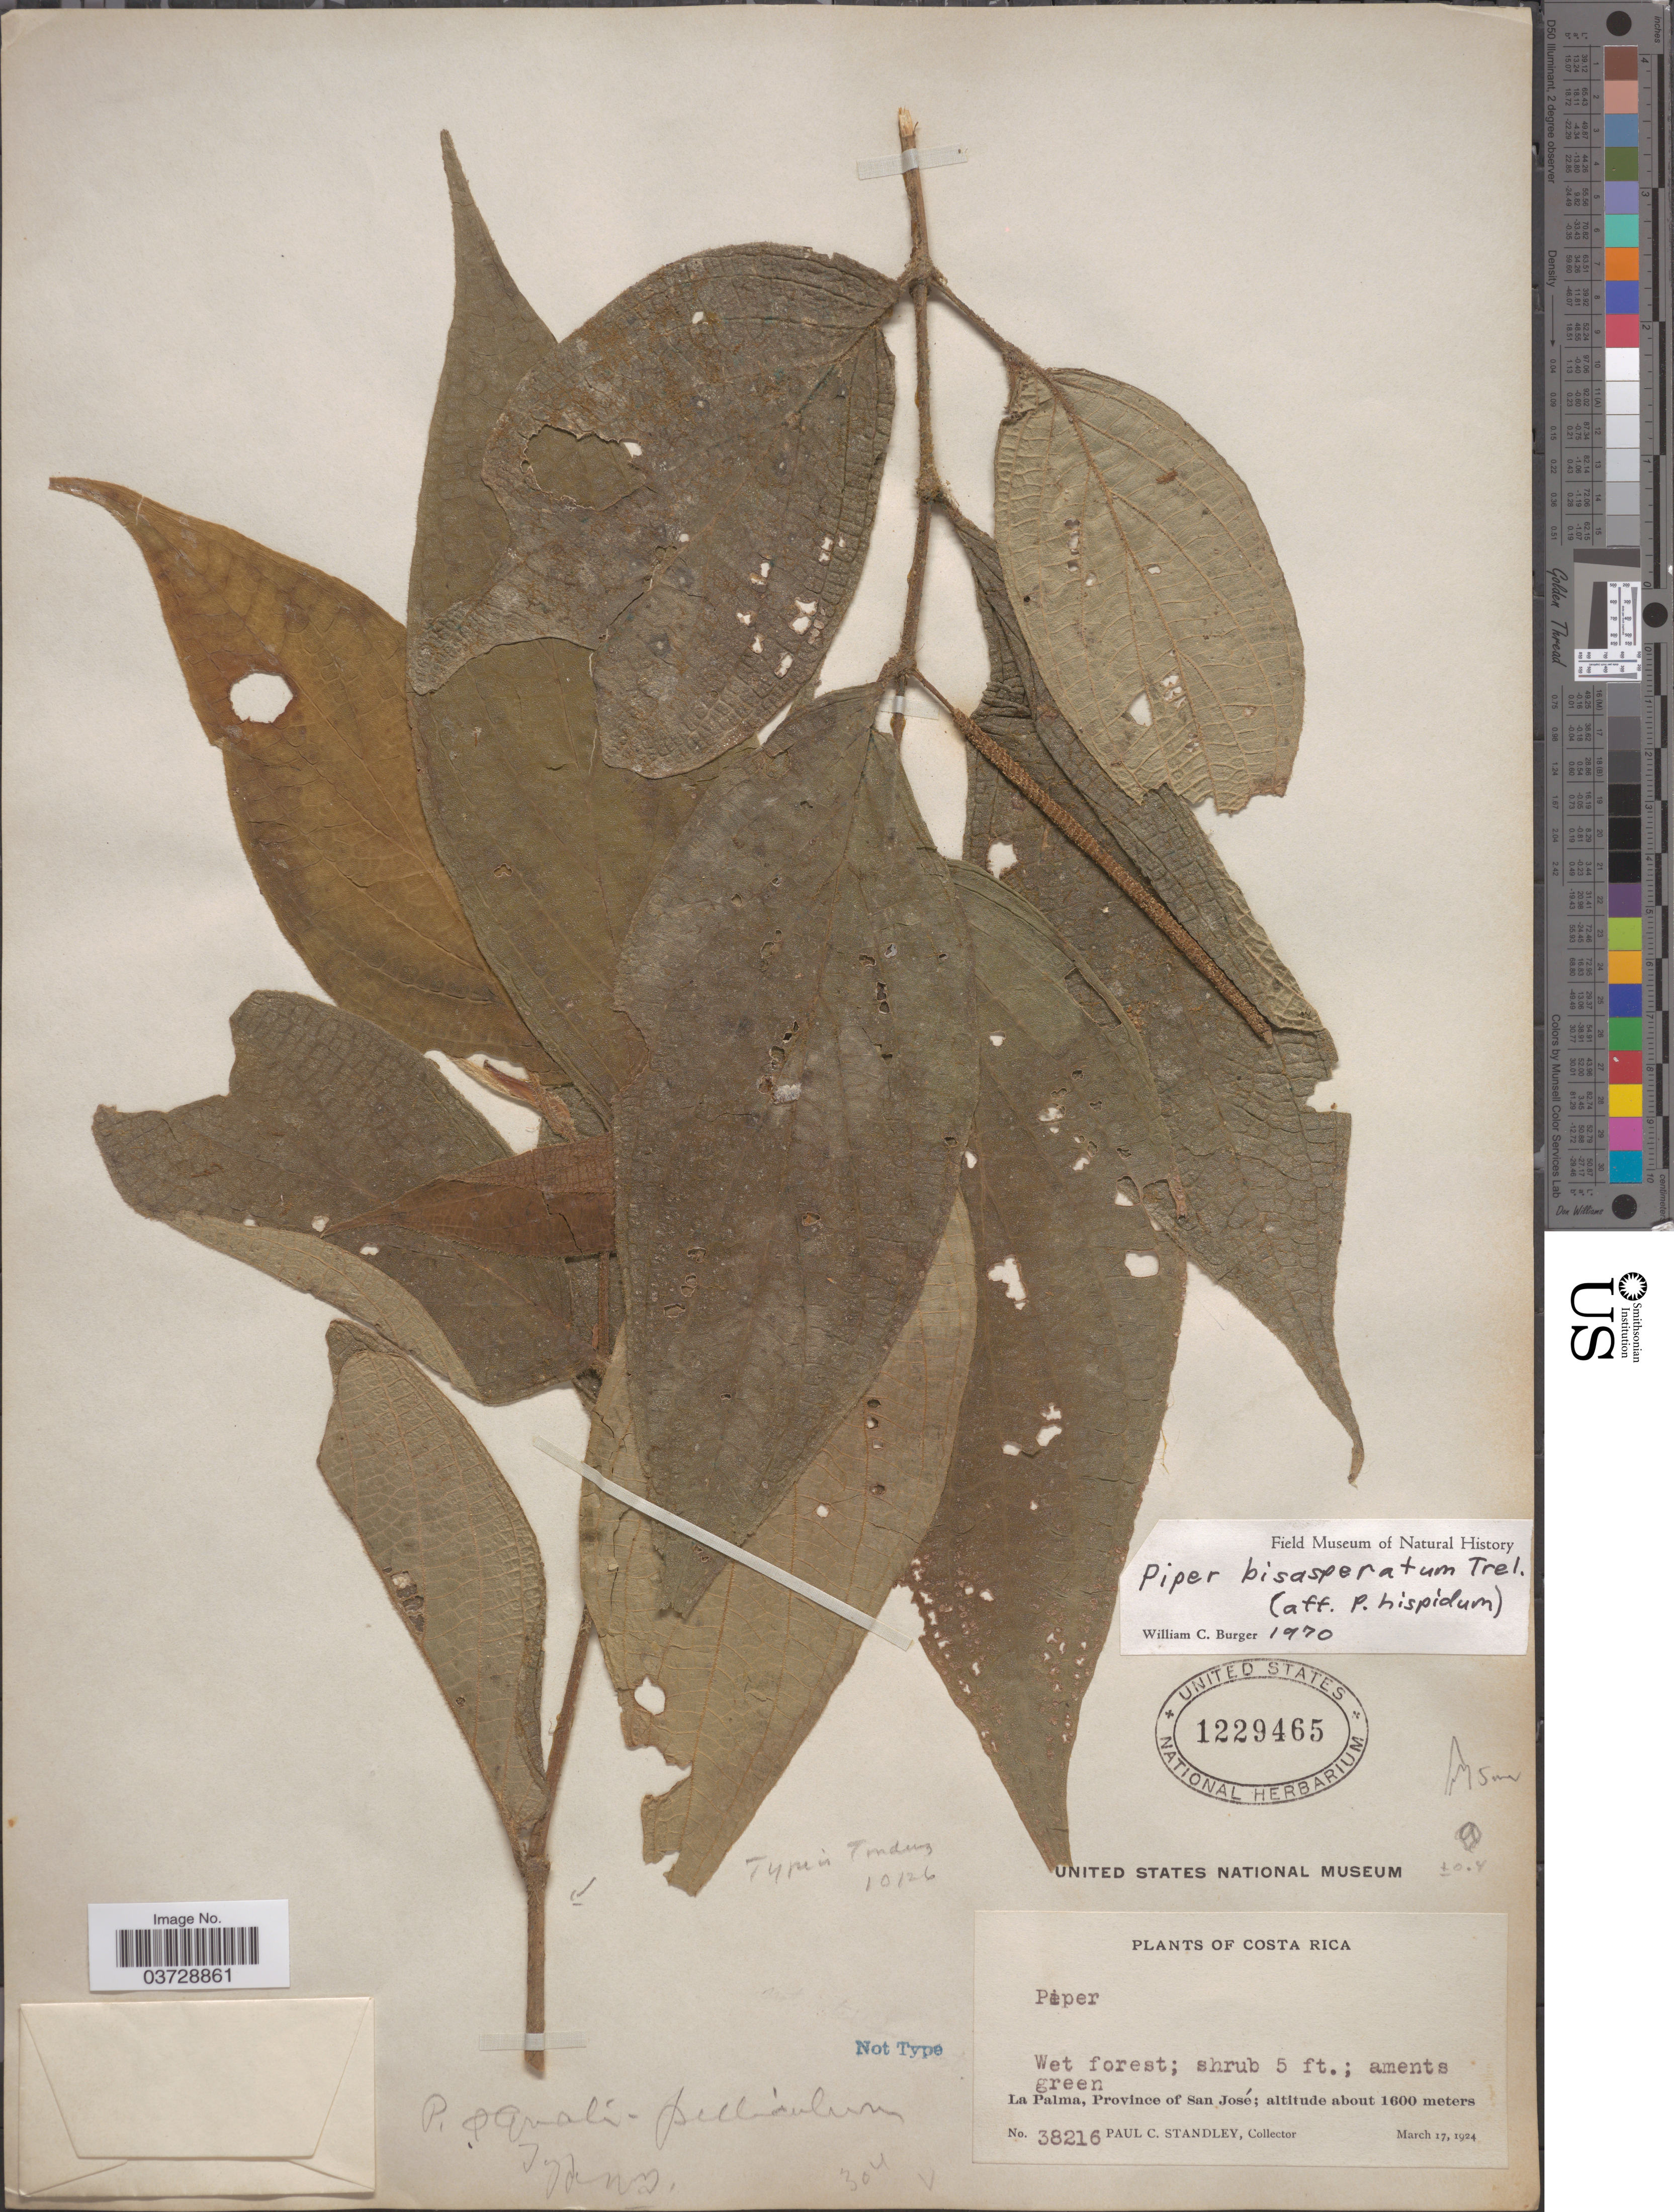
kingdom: Plantae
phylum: Tracheophyta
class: Magnoliopsida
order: Piperales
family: Piperaceae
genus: Piper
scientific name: Piper bisasperatum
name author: Trel.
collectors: P. C. Standley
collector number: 38216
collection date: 1924-03-17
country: Costa Rica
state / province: San José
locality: La Palma.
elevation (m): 1600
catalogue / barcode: US 1229465